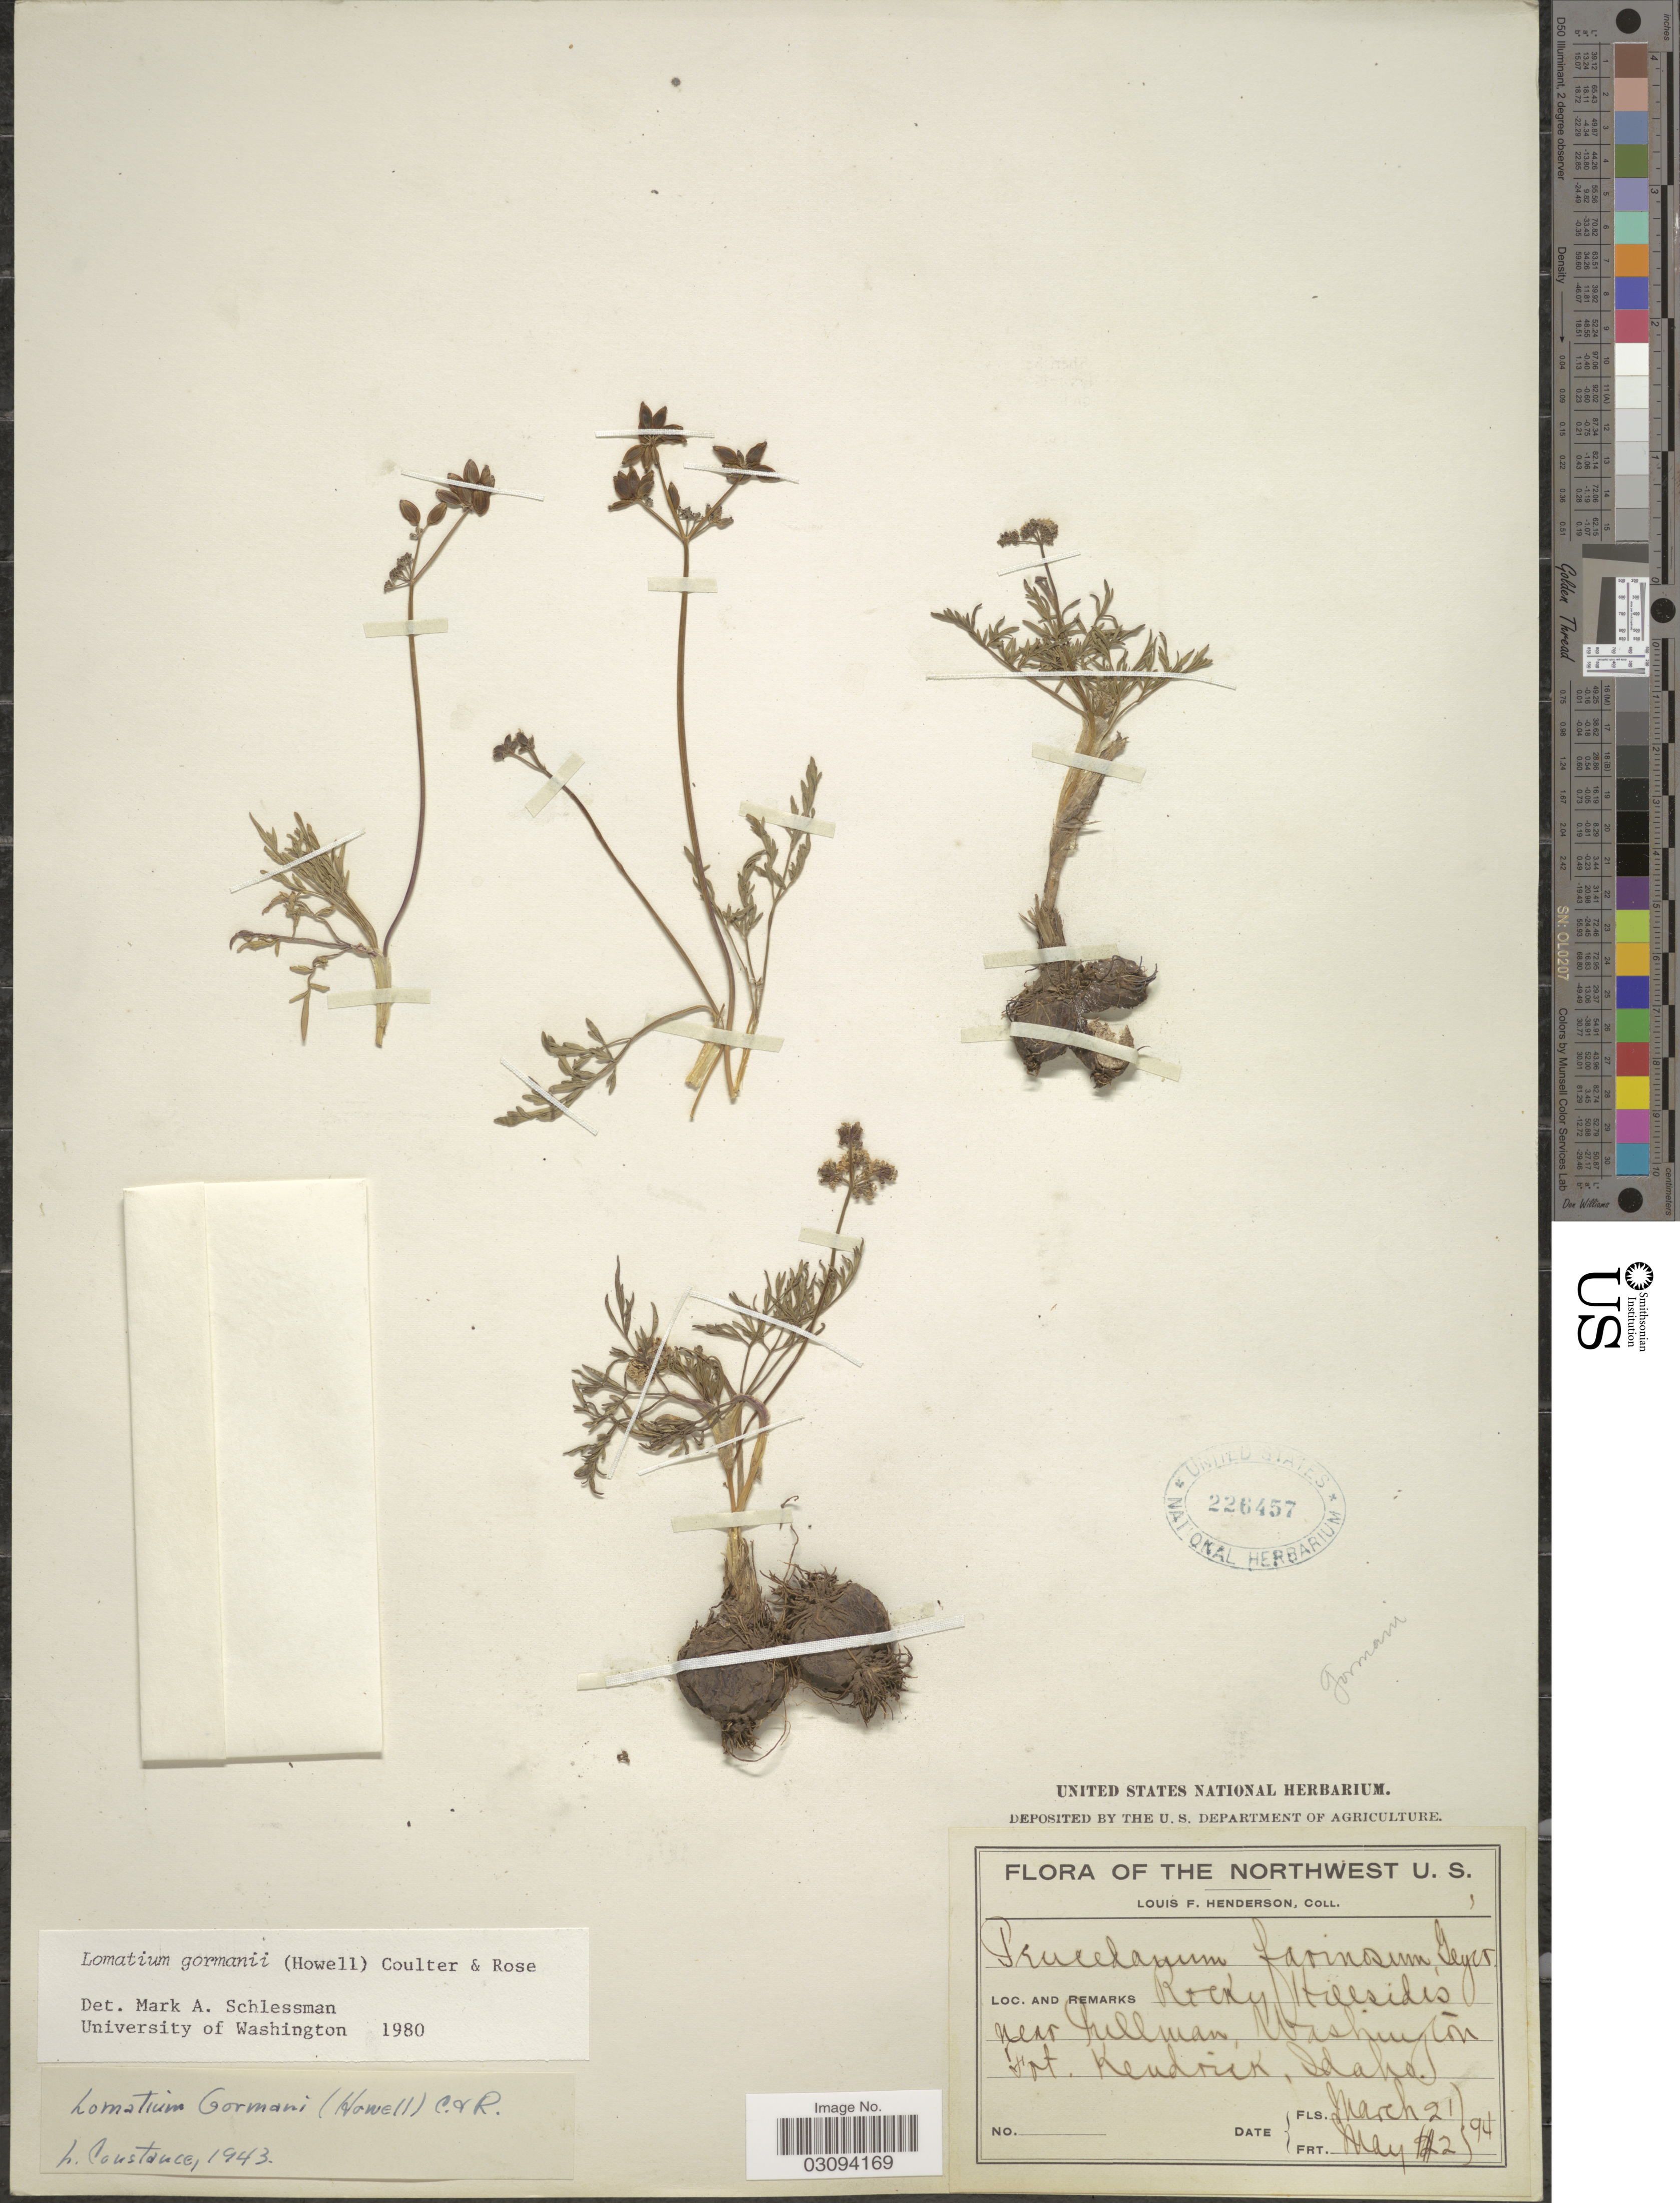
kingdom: Plantae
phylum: Tracheophyta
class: Magnoliopsida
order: Apiales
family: Apiaceae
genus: Lomatium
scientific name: Lomatium gormanii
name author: (Howell) J.M. Coult. & Rose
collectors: L. Henderson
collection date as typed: Transcribed d/m/y: 21/3/94 to 12/5/94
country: United States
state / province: Idaho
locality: The Northwest U.S. Rocky hillsides near Pullman, Washington Frt. Kendrick.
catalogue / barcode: US 226457